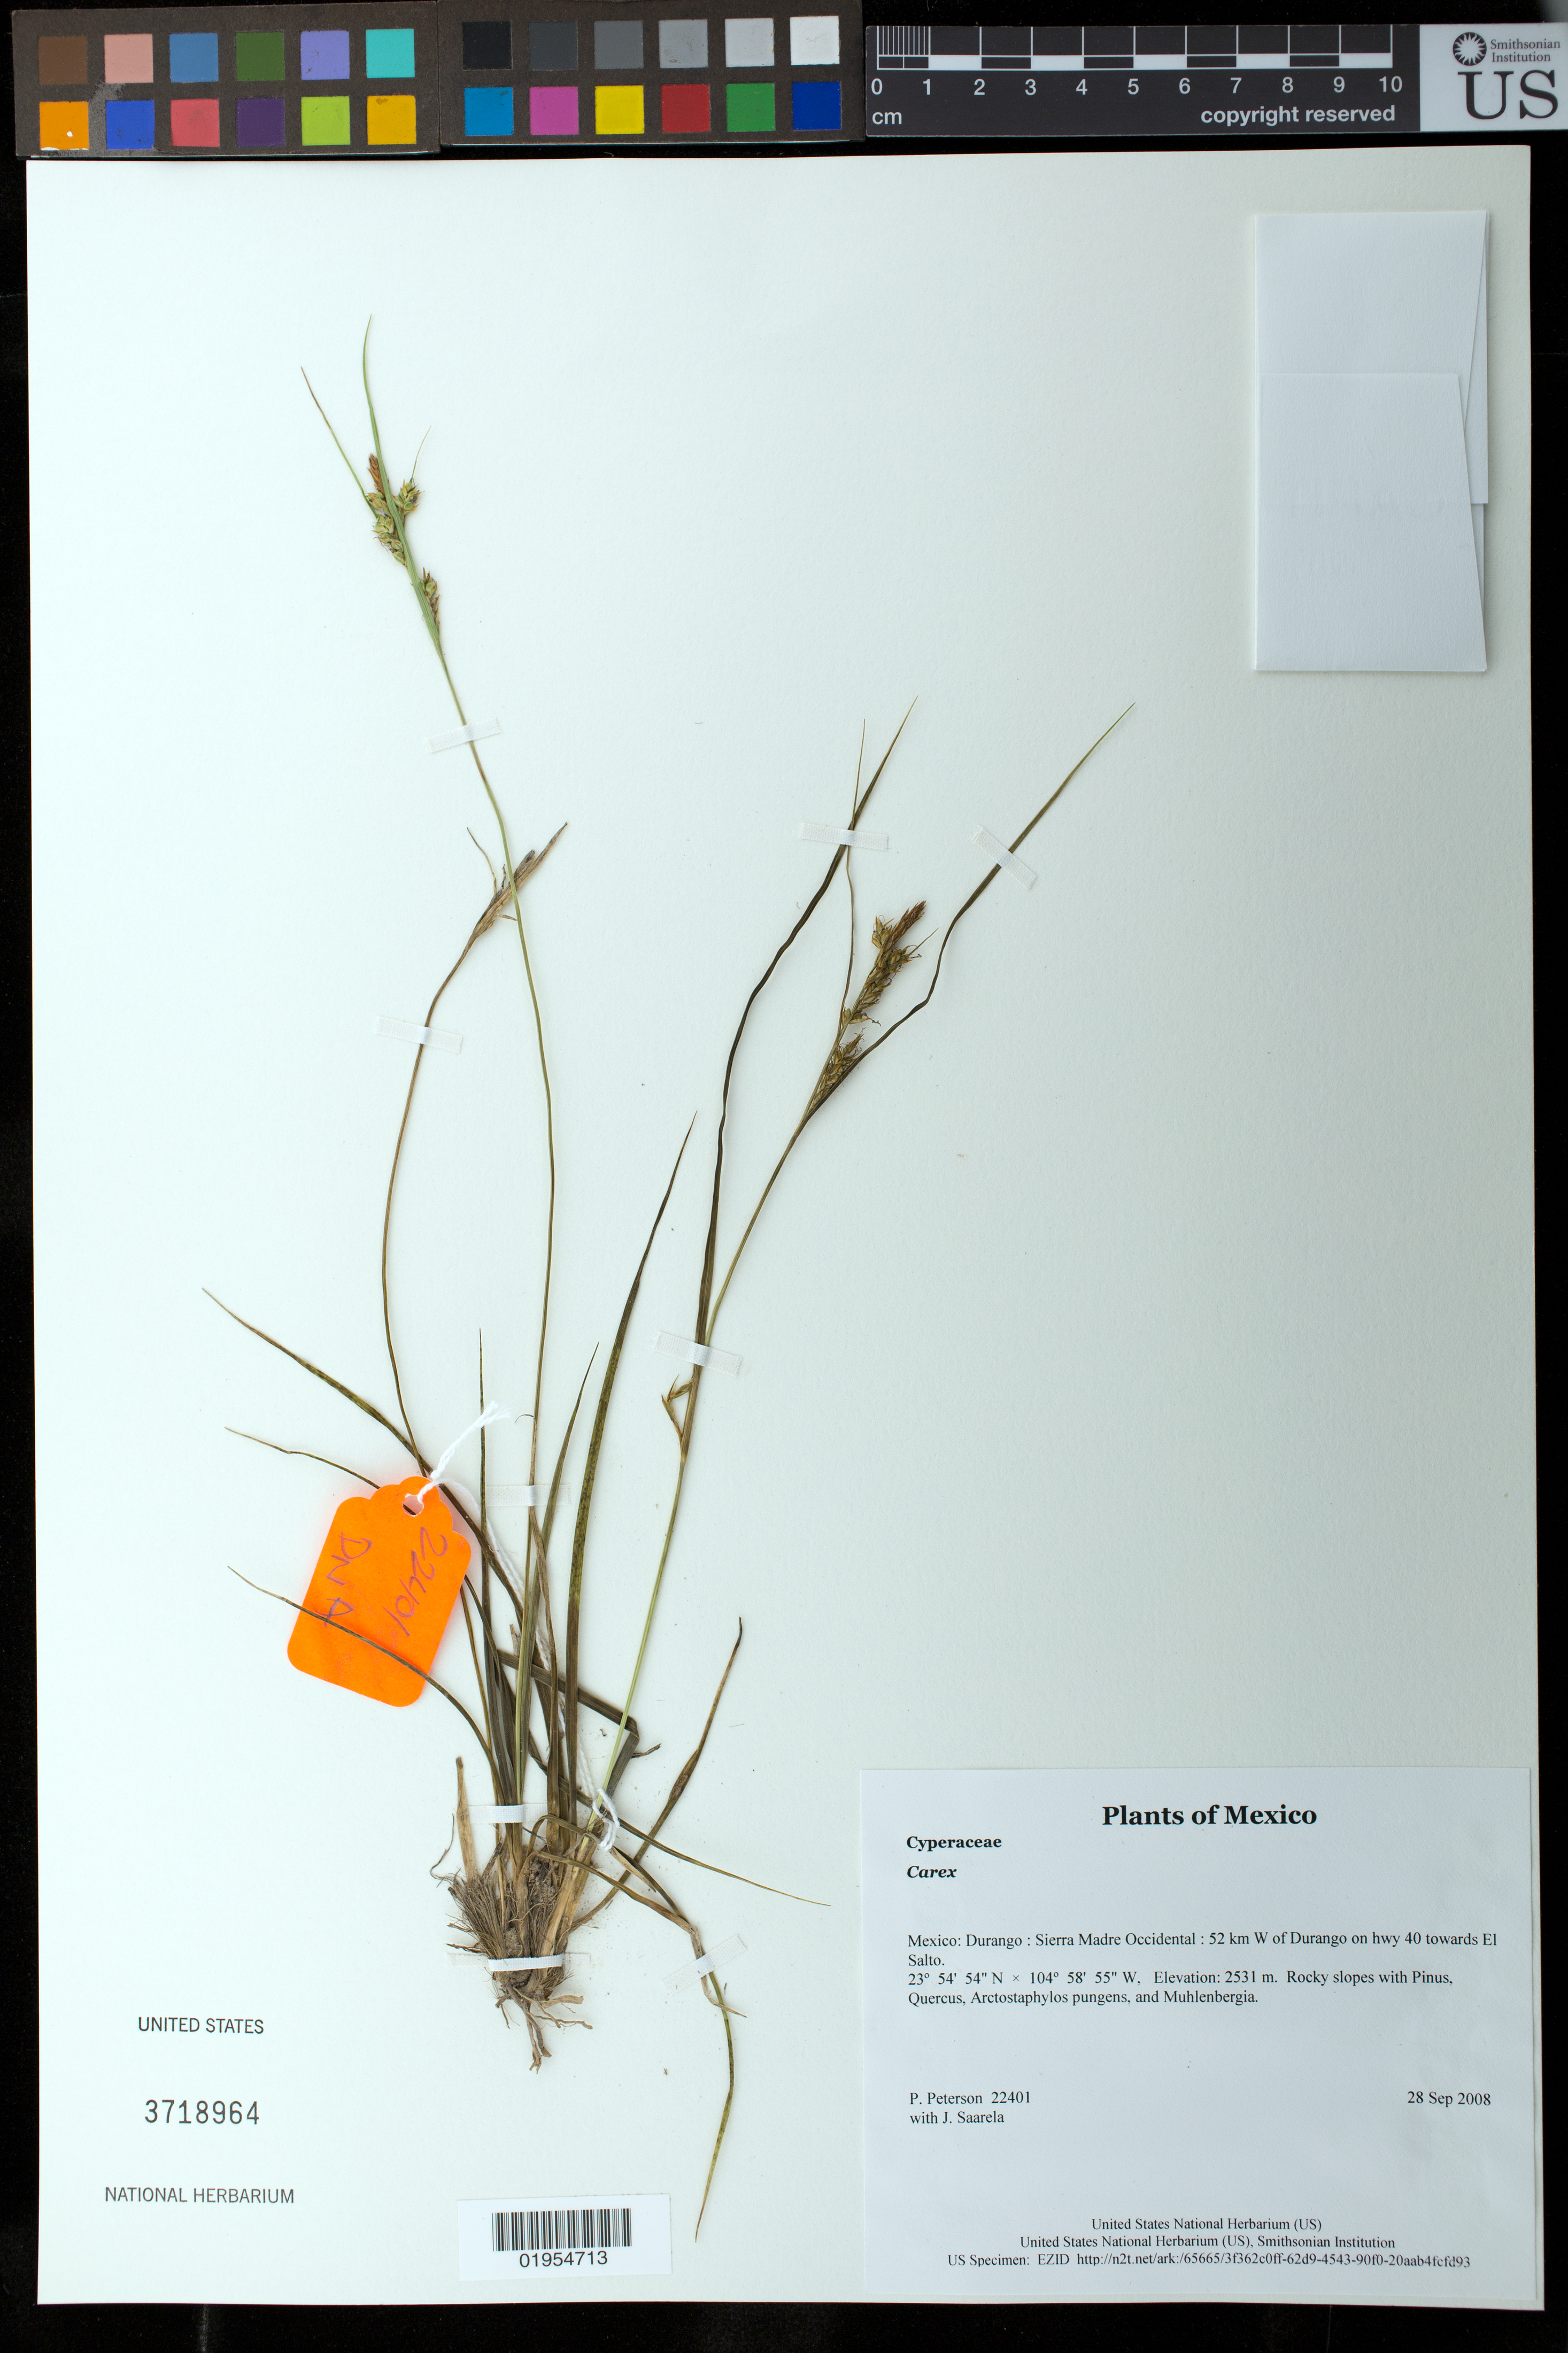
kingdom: Plantae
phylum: Tracheophyta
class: Liliopsida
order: Poales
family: Cyperaceae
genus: Carex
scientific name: Carex sp.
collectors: P. M. Peterson & J. Saarela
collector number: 22401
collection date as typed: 28 Sep 2008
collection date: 2008-09-28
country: Mexico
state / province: Durango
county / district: Sierra Madre Occidental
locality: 52 km W of Durango on hwy 40 towards El Salto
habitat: Rocky slopes with Pinus, Quercus, Arctostaphylos pungens, and Muhlenbergia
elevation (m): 2531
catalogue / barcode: US 3718964